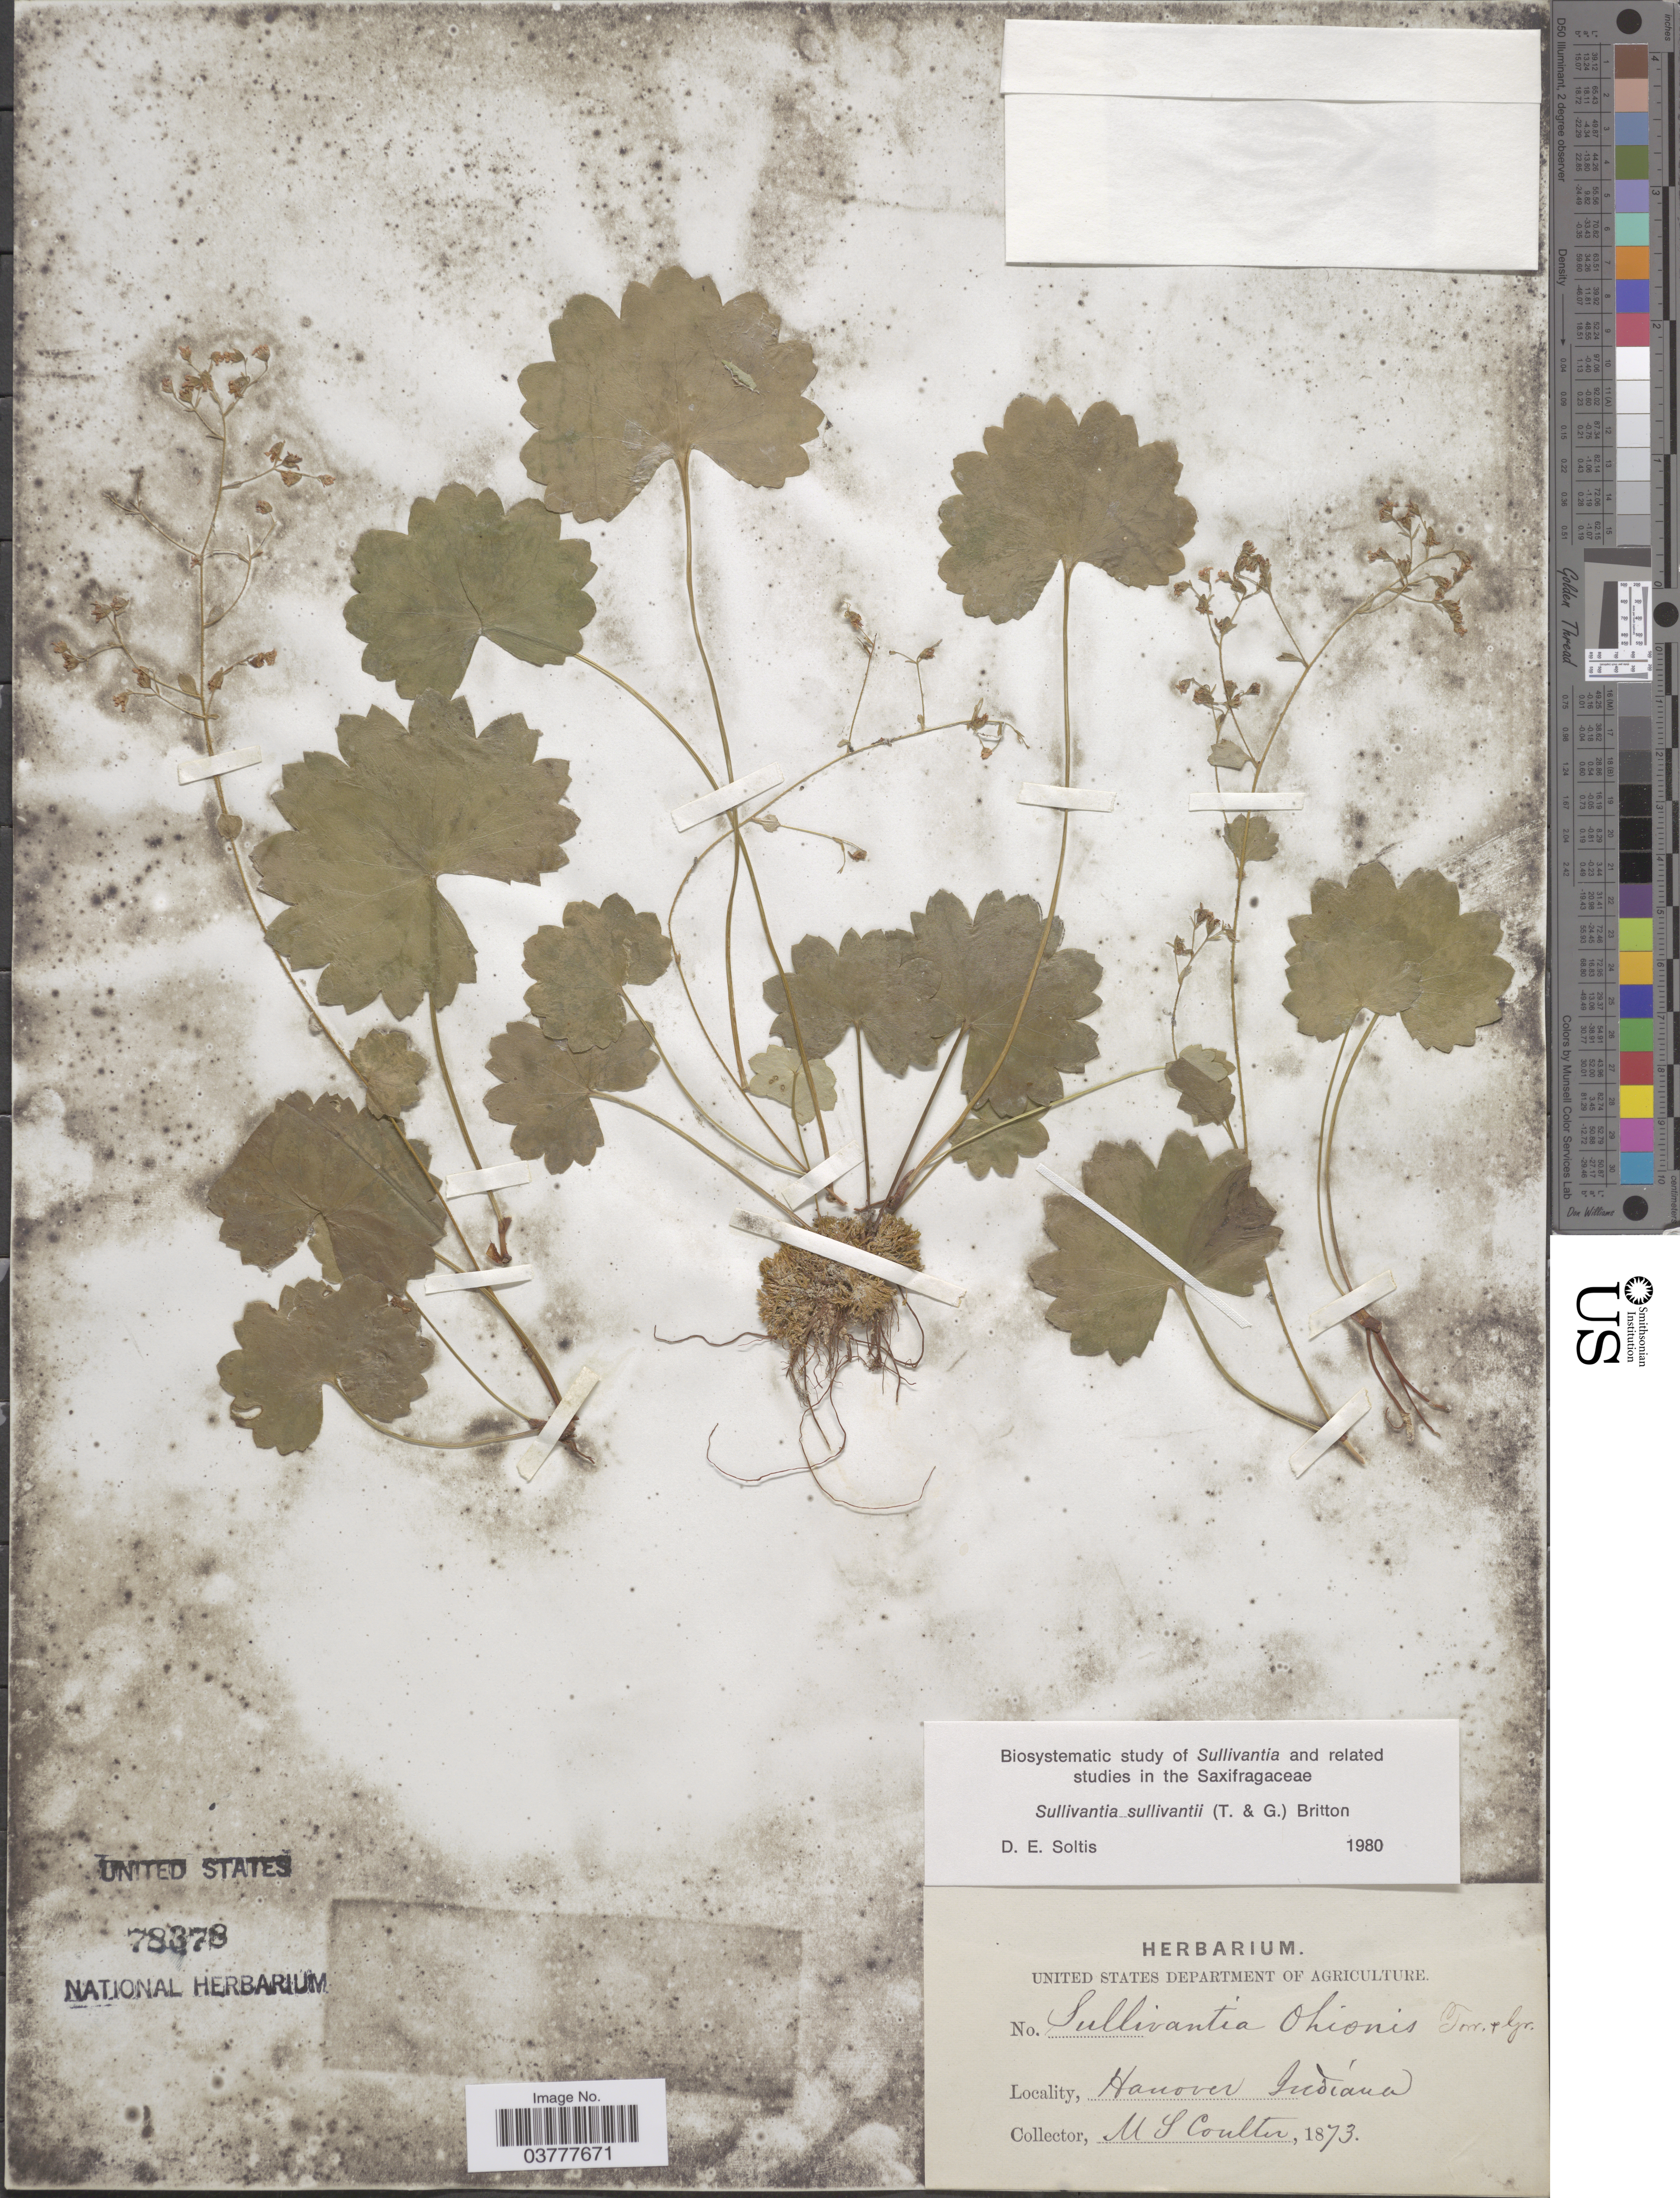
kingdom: Plantae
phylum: Tracheophyta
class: Magnoliopsida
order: Saxifragales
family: Saxifragaceae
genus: Sullivantia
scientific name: Sullivantia sullivantii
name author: (Torr. & A. Gray) Britton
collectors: M. Coulter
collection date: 1873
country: United States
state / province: Indiana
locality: Hanover.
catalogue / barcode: US 78378